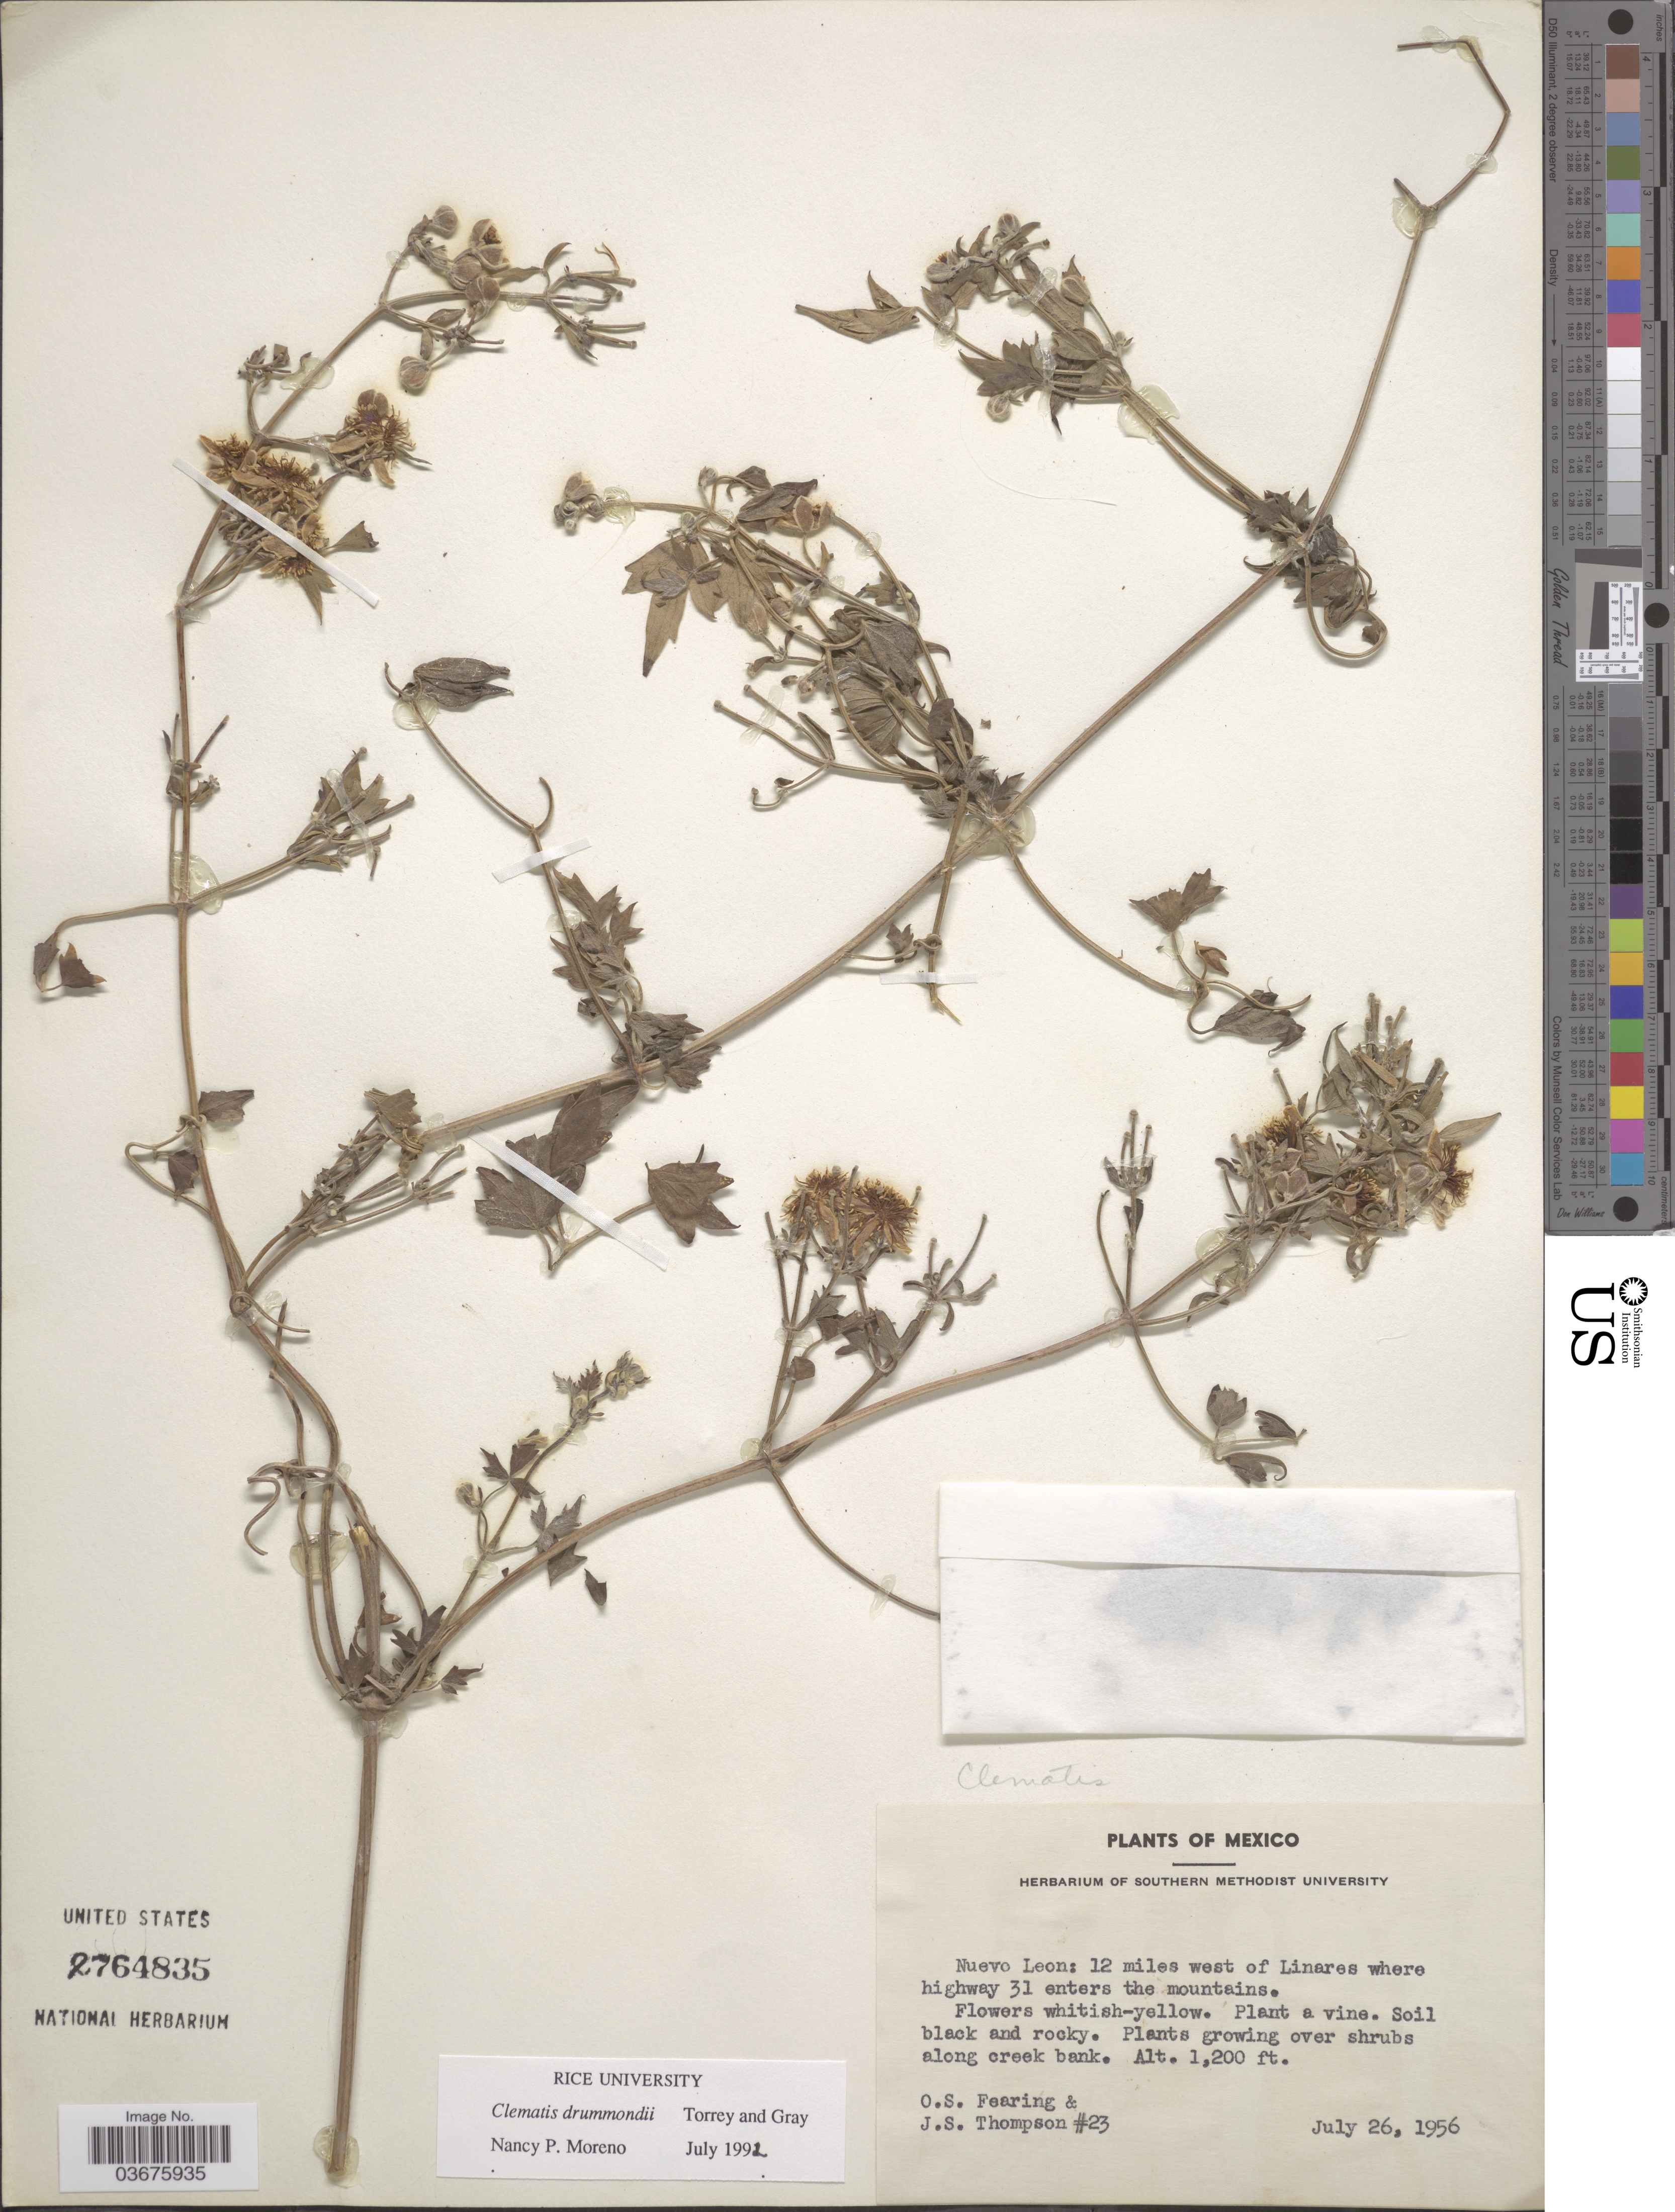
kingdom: Plantae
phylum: Tracheophyta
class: Magnoliopsida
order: Ranunculales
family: Ranunculaceae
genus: Clematis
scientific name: Clematis drummondii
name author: Torr. & A. Gray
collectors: O. S. Fearing & J. S. Thompson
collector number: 23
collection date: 1956-07-26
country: Mexico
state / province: Nuevo León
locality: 12 miles west of Linares where highway 31 enters the mountains.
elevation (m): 366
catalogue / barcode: US 2764835